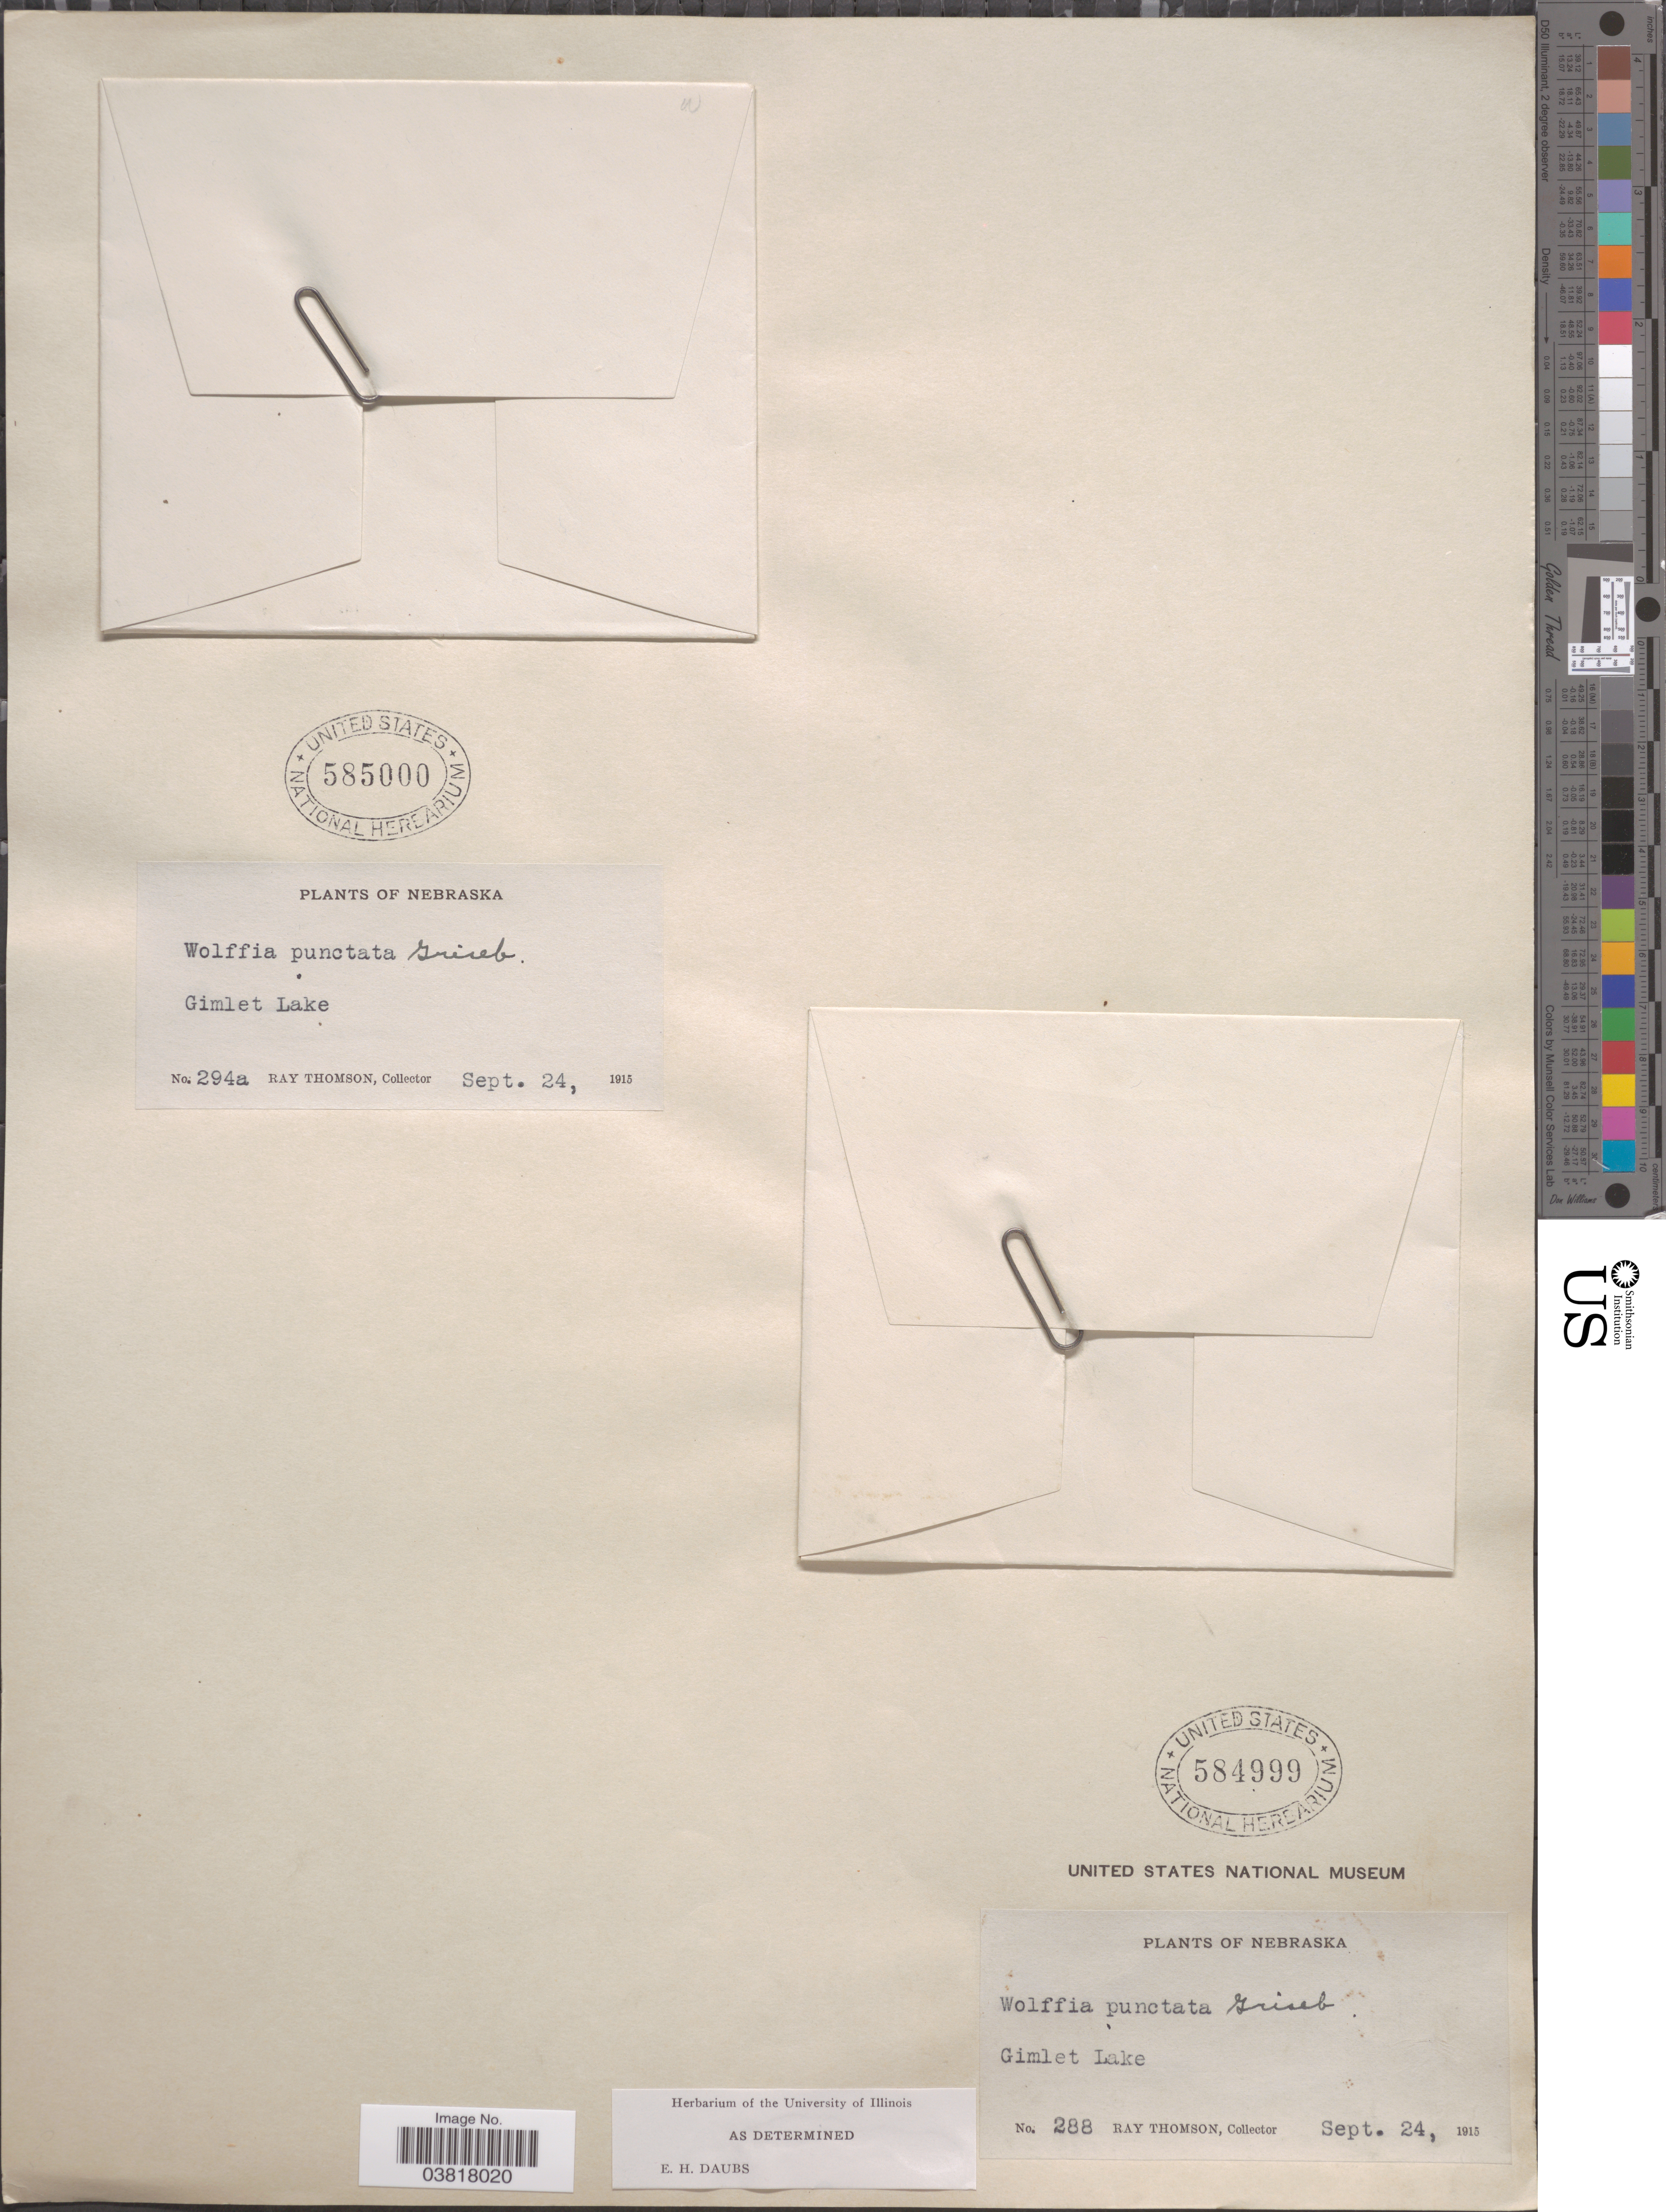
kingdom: Plantae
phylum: Tracheophyta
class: Liliopsida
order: Alismatales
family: Araceae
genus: Wolffia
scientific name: Wolffia punctata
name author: Griseb.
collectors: R. Thomson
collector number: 294a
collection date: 1915-09-24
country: United States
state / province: Nebraska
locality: Gimlet Lake.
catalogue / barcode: US 585000-2